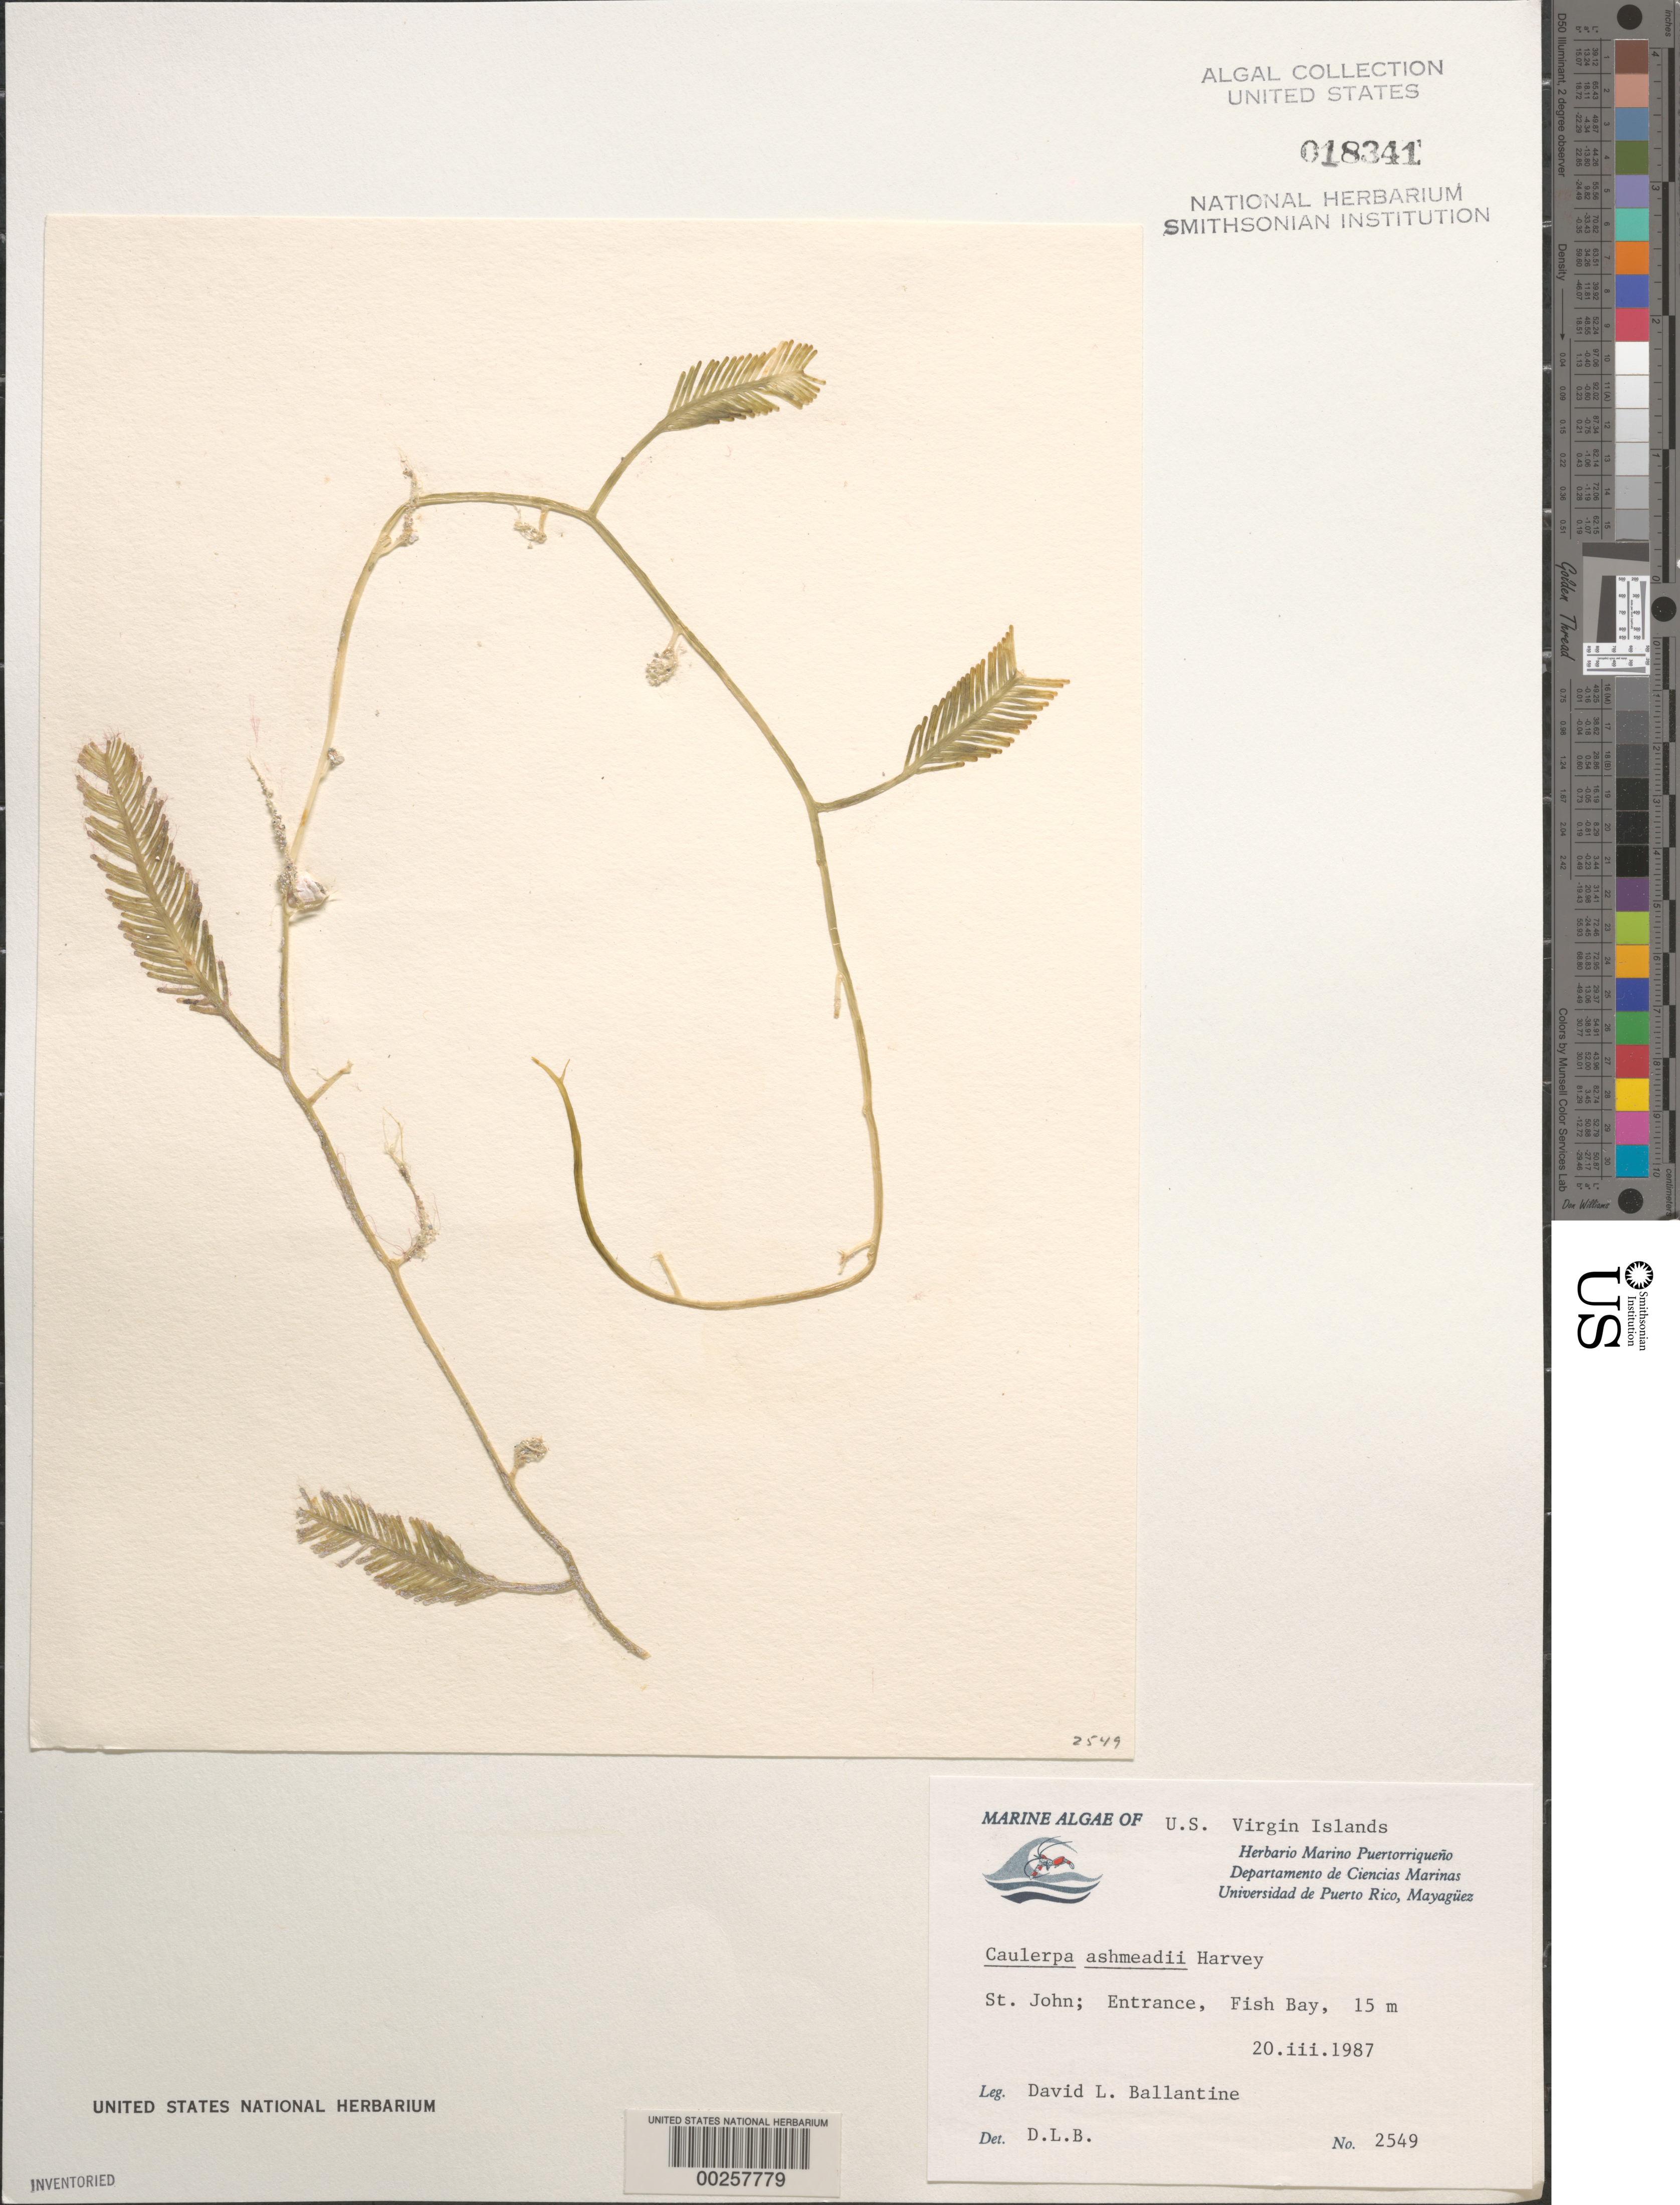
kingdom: Plantae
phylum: Chlorophyta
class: Ulvophyceae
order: Bryopsidales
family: Caulerpaceae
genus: Caulerpa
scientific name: Caulerpa ashmeadii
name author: Harv.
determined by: Ballantine, D. L.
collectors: D.L. Ballantine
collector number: DLB 2549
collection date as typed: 20 Mar 1987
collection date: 1987-03-20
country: U.S. Virgin Islands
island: St. John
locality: Fish Bay entrance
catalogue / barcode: US 18341